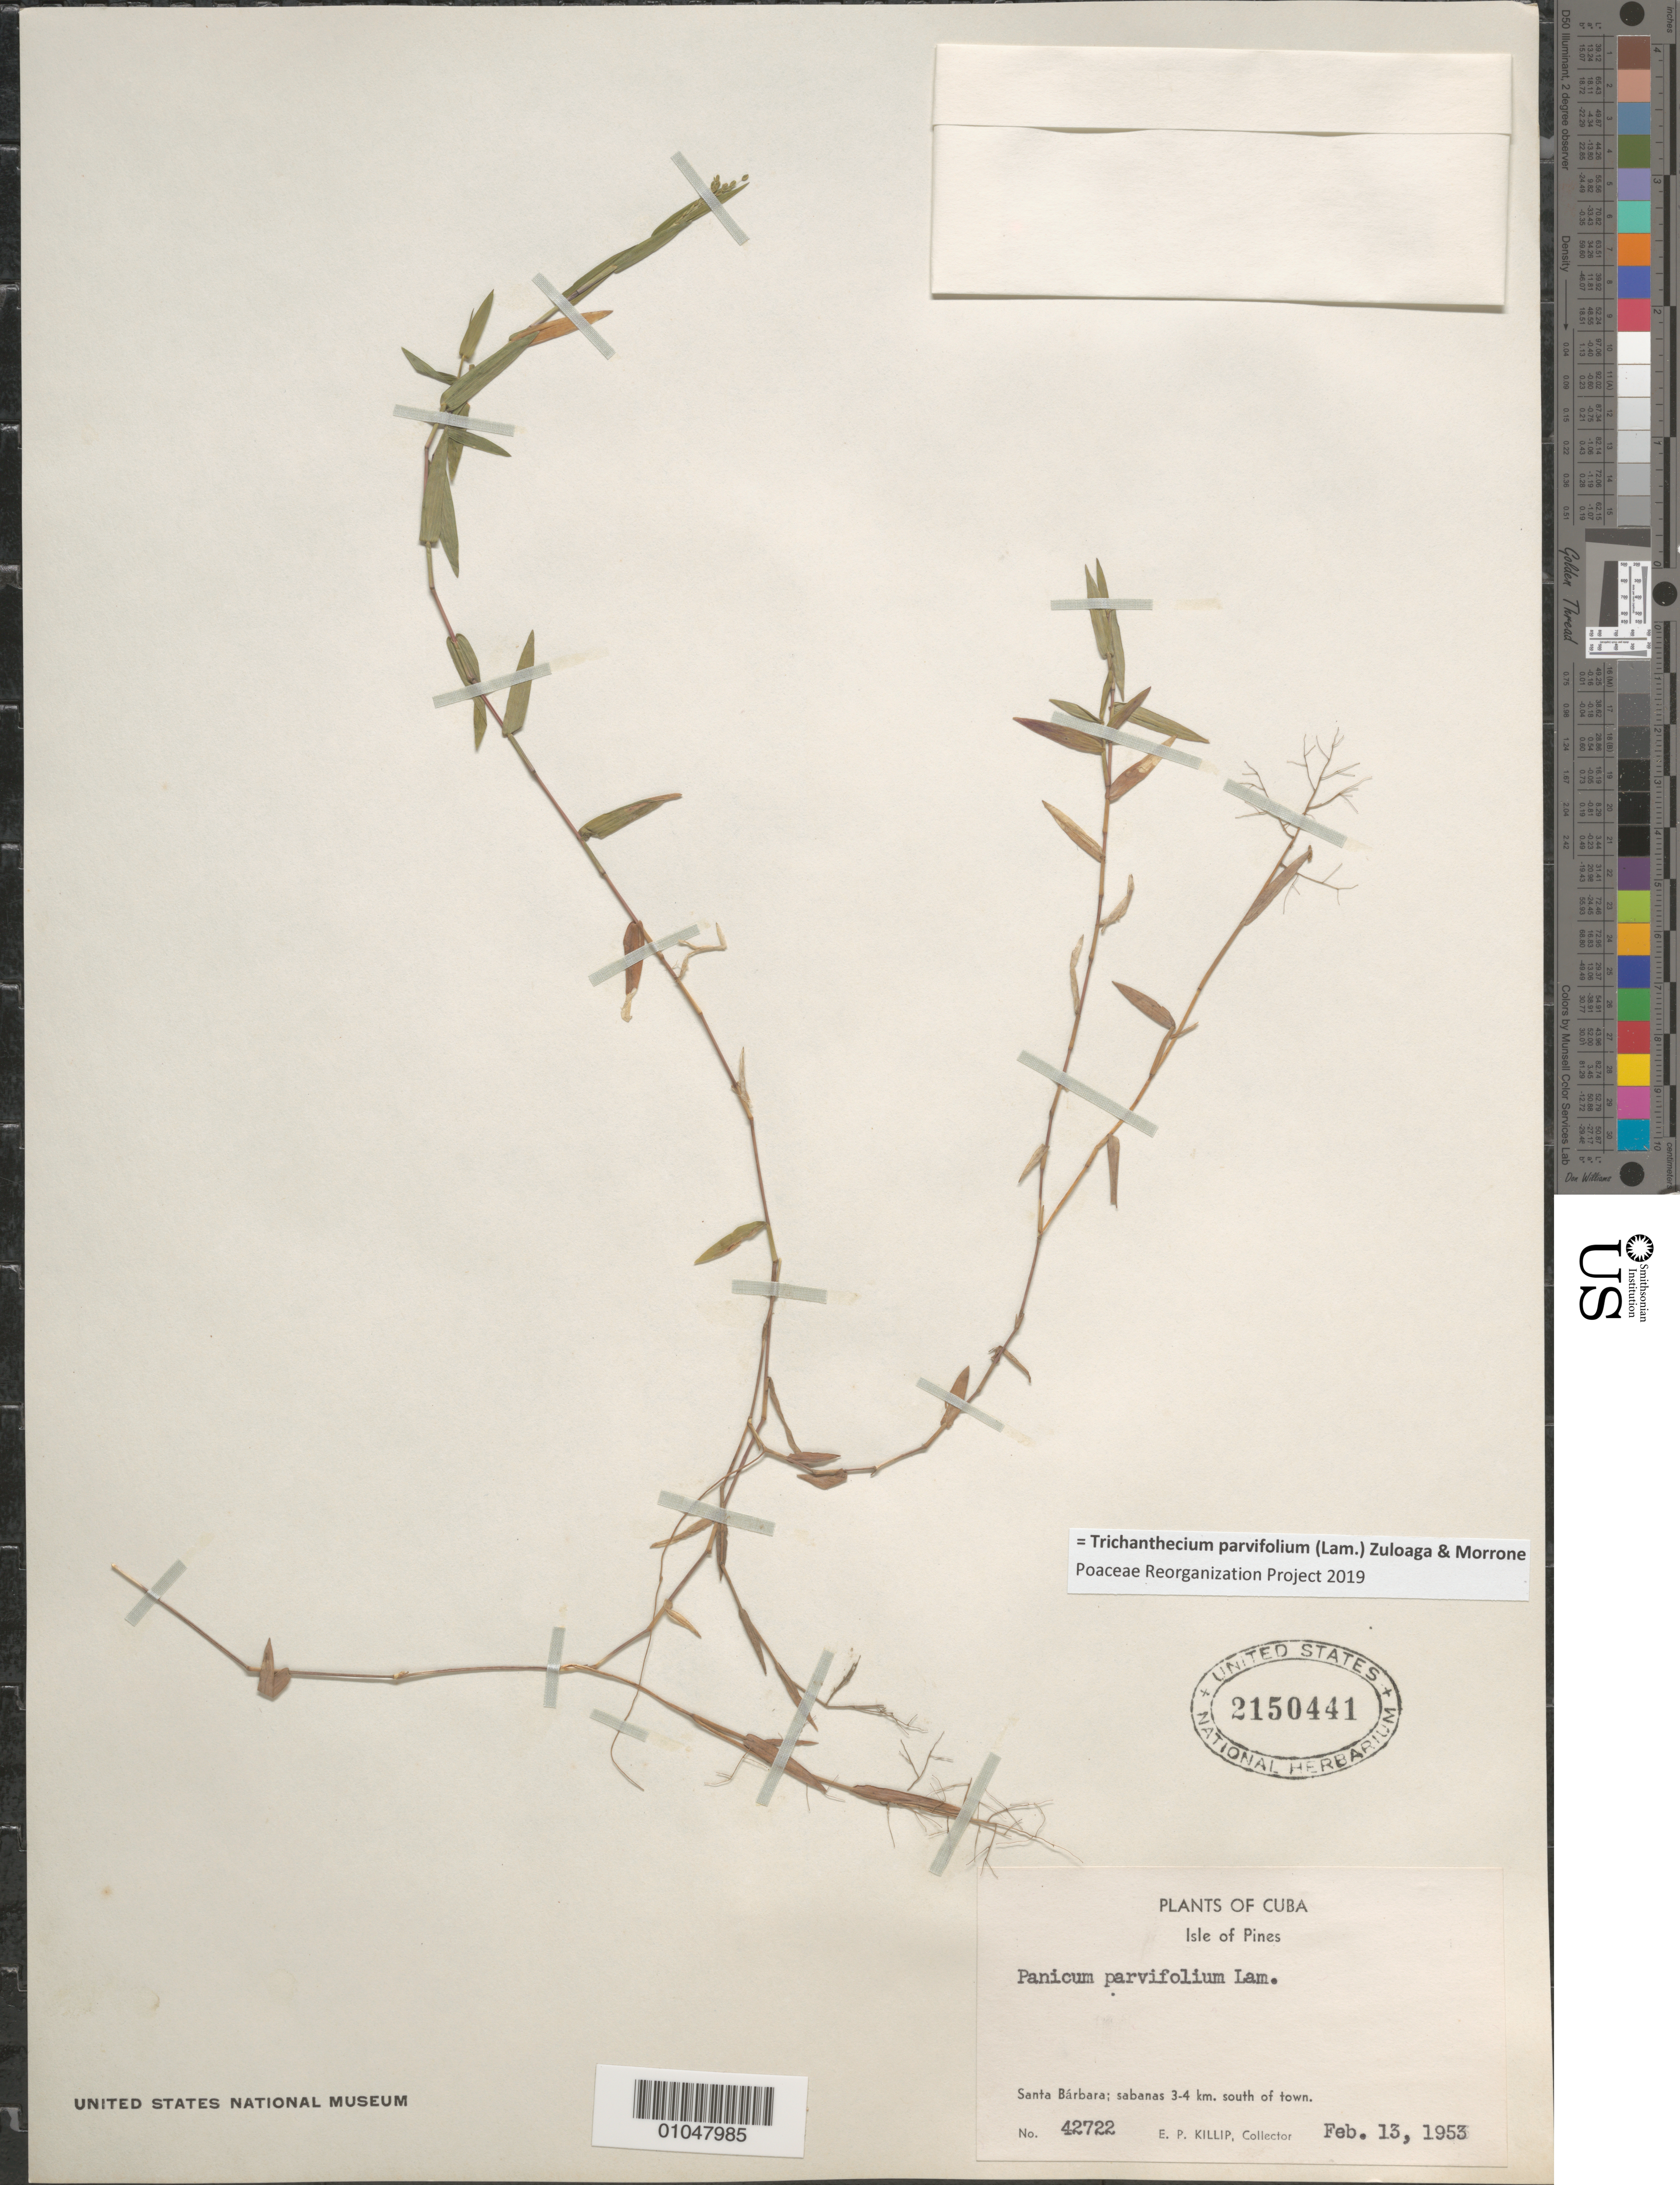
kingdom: Plantae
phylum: Tracheophyta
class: Liliopsida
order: Poales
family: Poaceae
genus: Panicum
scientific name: Panicum parvifolium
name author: Lam.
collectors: E. P. Killip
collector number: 42722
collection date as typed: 13 Feb 1953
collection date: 1953-02-13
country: Cuba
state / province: Isla de la Juventud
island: Isla de la Juventud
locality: [Isle of Pines], Santa Barbara, sabanas 3-4 km S of town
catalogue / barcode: US 2150441